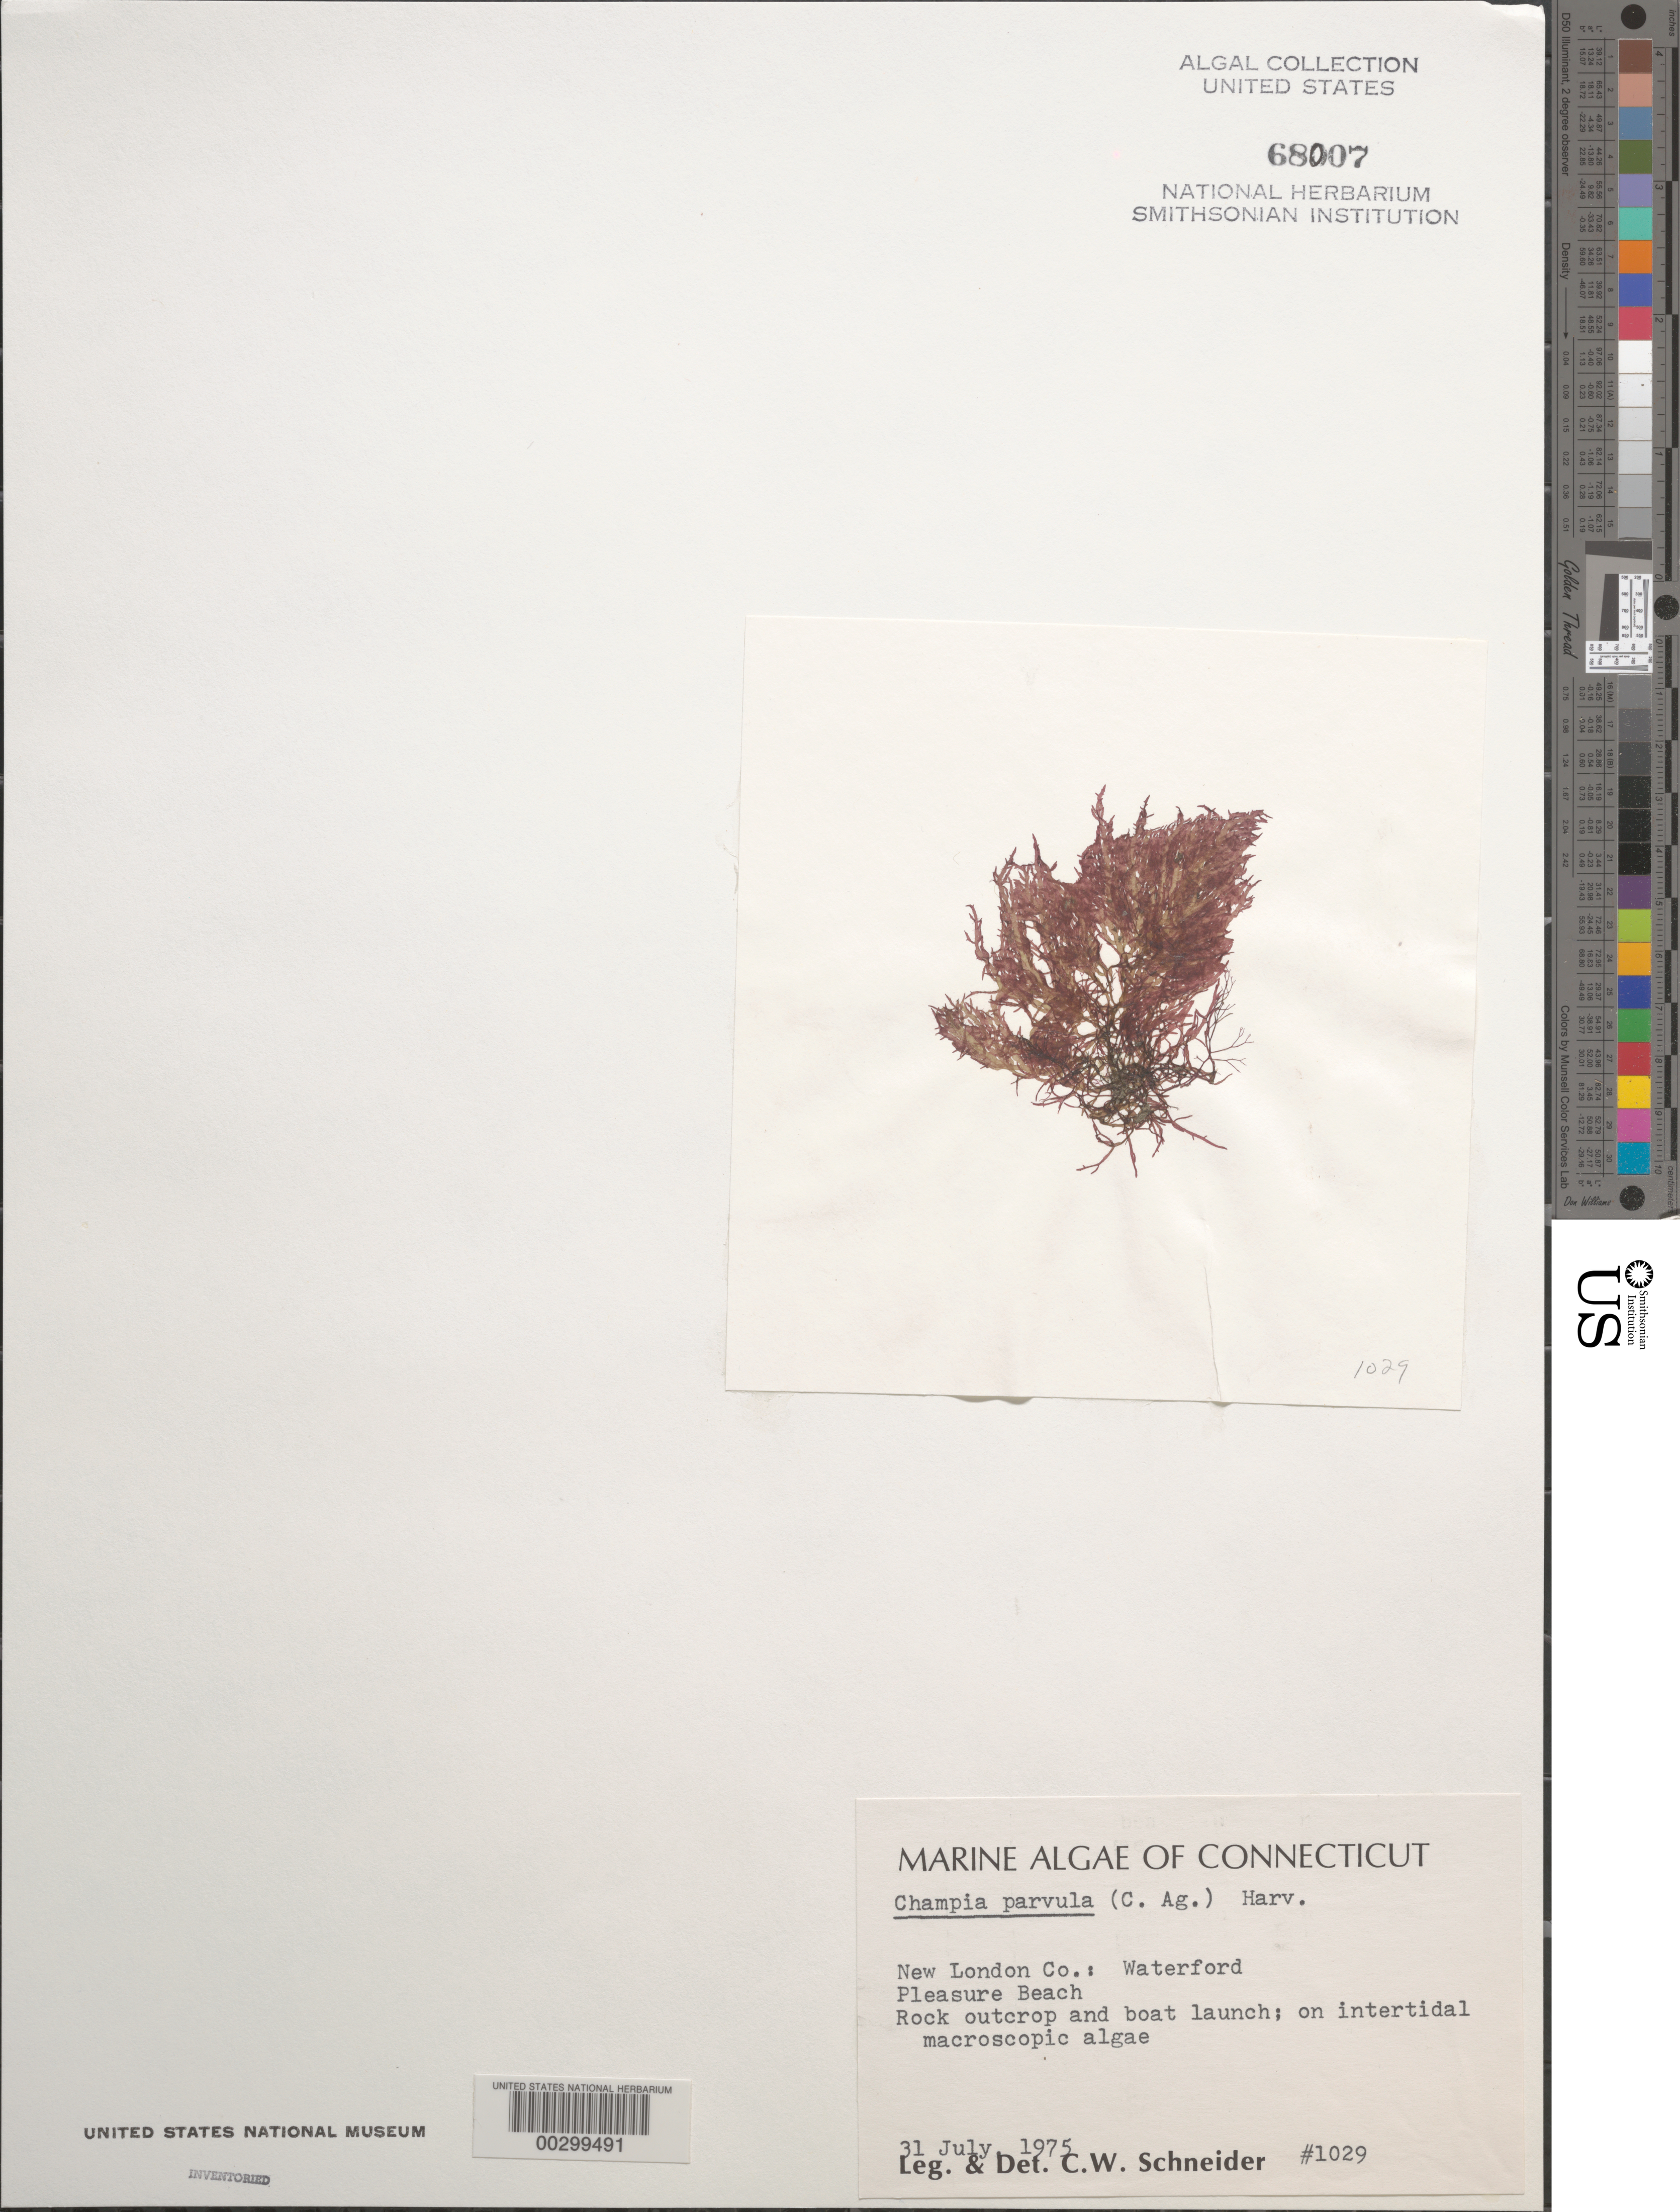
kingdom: Plantae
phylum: Rhodophyta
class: Florideophyceae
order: Rhodymeniales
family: Champiaceae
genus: Champia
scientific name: Champia parvula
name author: (C. Agardh) Harv.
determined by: Schneider, C. W.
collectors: C. W. Schneider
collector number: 1029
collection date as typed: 31 Jul 1975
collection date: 1975-07-31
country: United States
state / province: Connecticut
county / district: New London County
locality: Pleasure Beach, Waterford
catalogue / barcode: US 68007